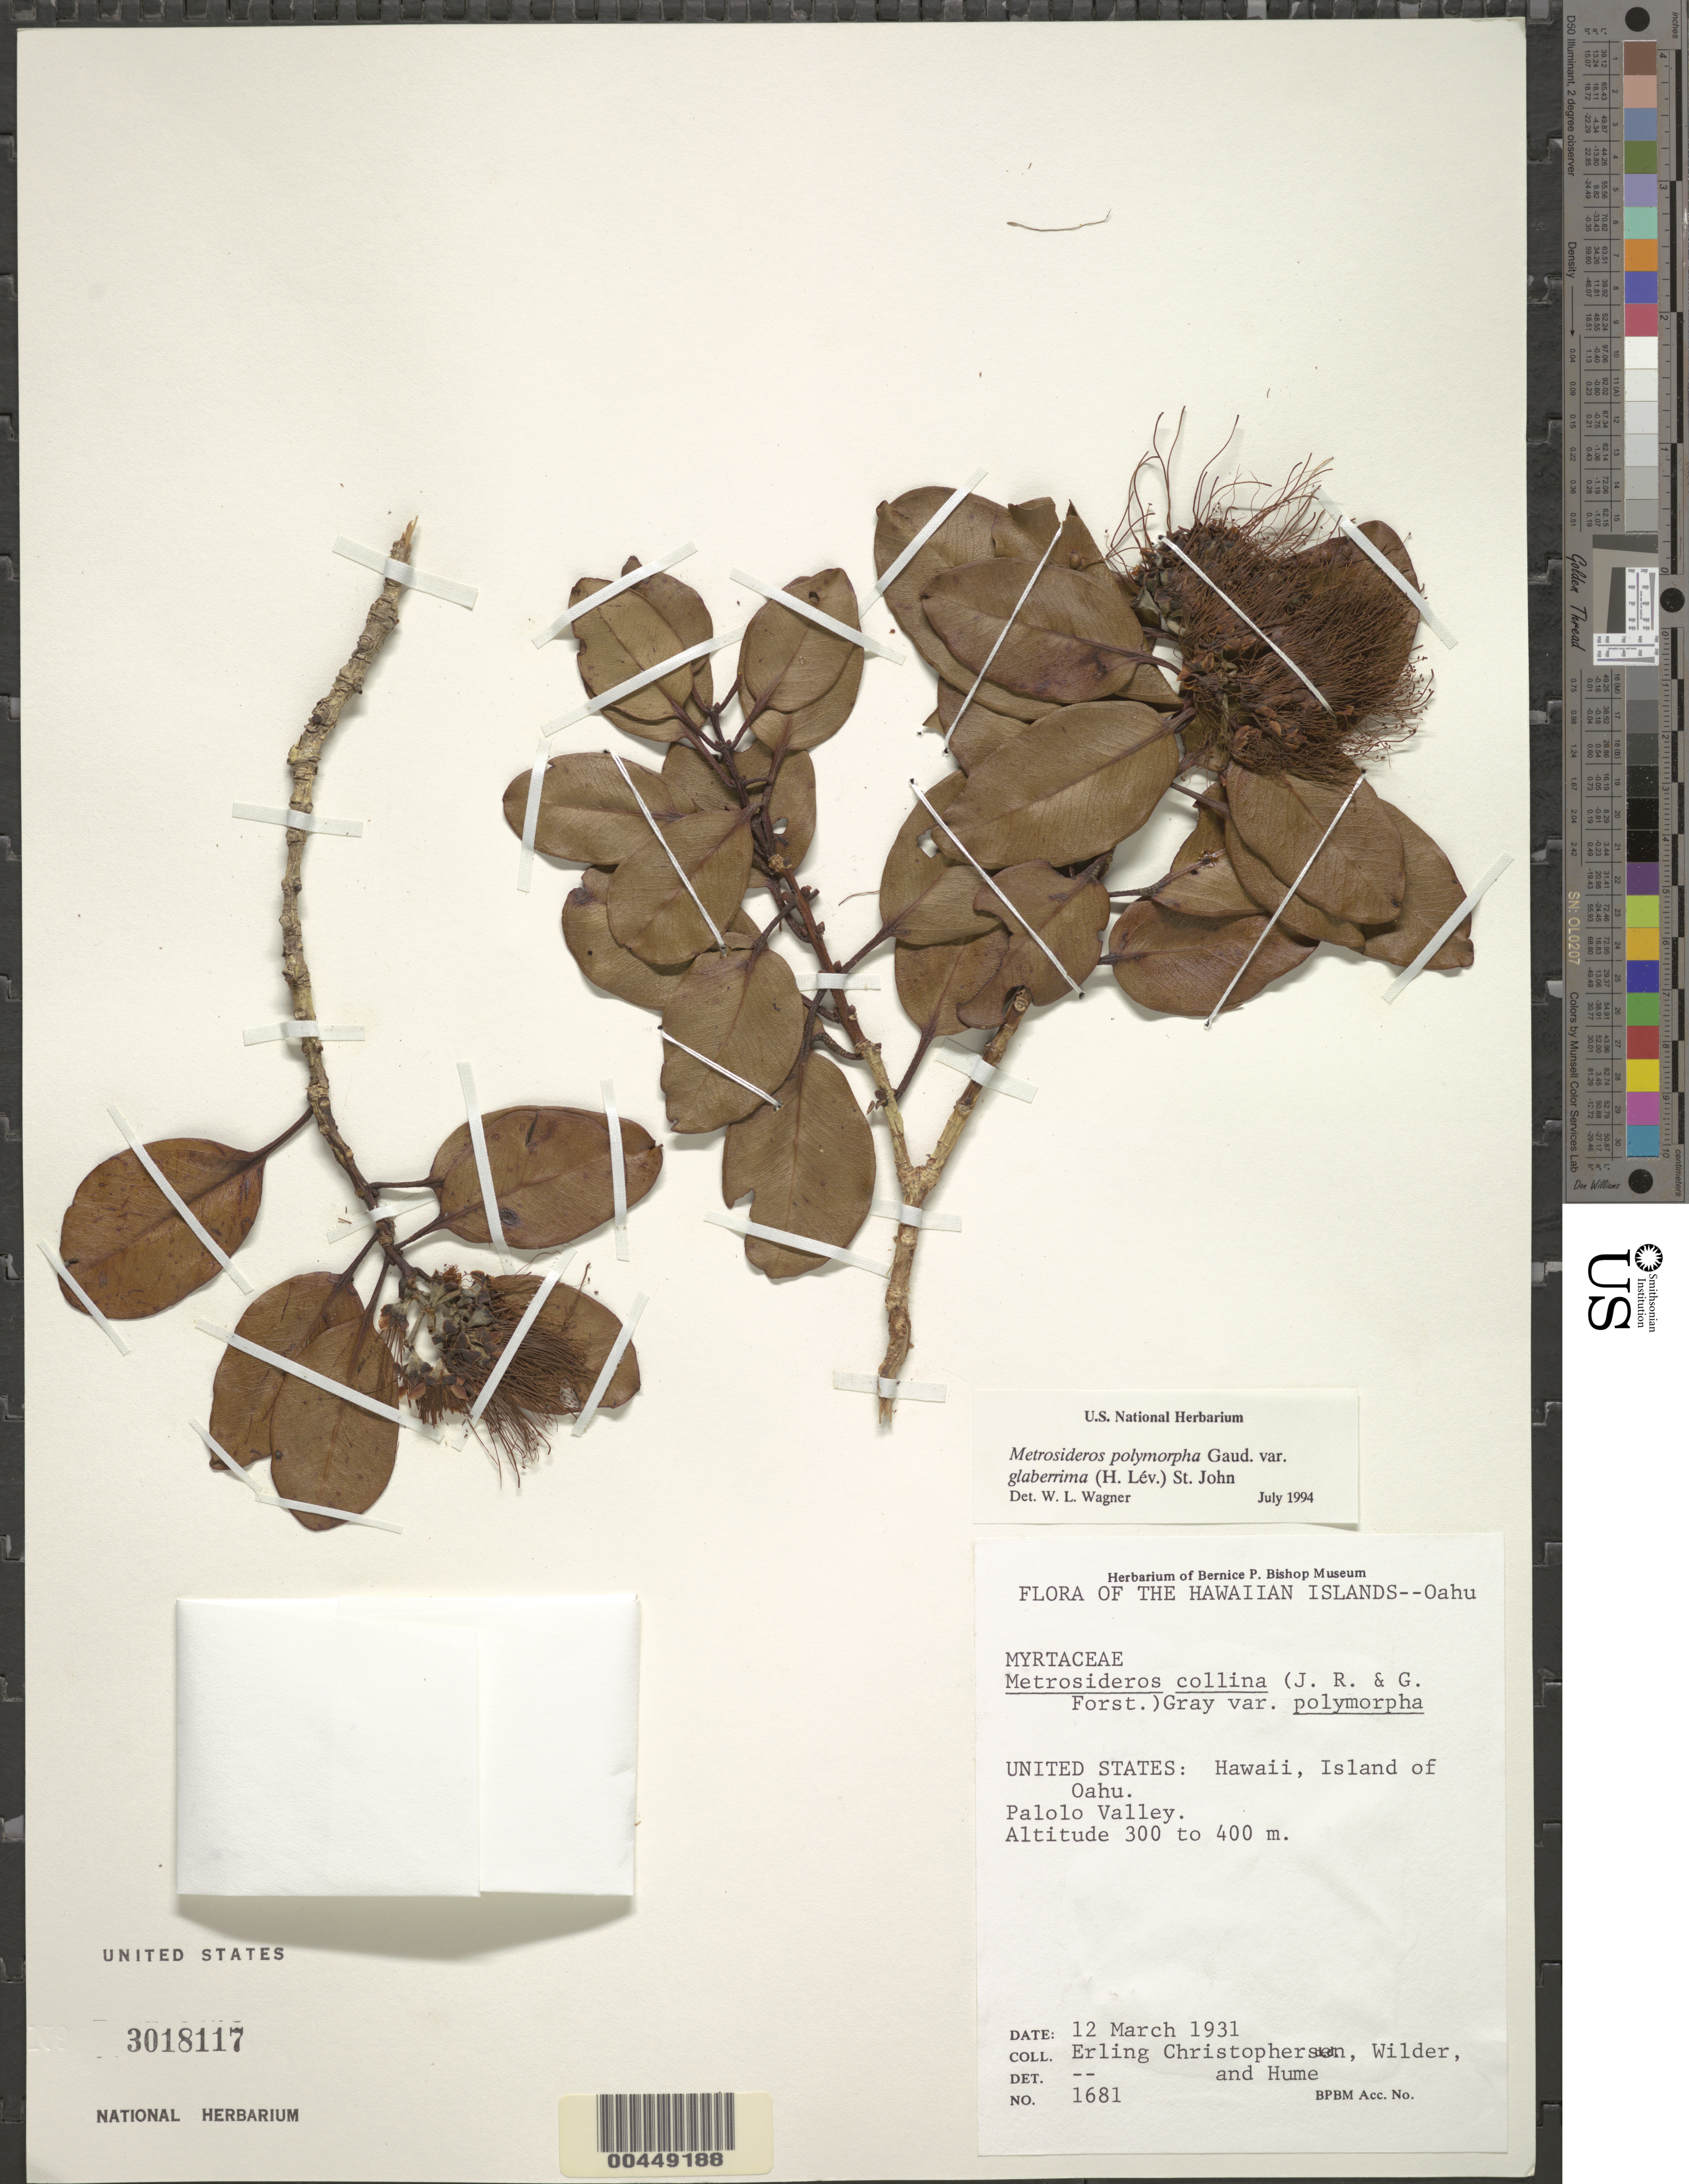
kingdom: Plantae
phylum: Tracheophyta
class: Magnoliopsida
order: Myrtales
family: Myrtaceae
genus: Metrosideros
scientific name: Metrosideros polymorpha var. glaberrima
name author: (H. Lév.) H. St. John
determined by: Wagner, W. L., (BOT), Smithsonian Institution - National Museum of Natural History (UNITED STATES)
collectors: E. Christophersen, G. Wilder & E. Hume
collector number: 1681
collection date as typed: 12 Mar 1931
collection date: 1931-03-12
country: United States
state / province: Hawaii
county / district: Honolulu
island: Oahu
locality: Palolo Valley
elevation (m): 300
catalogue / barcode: US 3018117